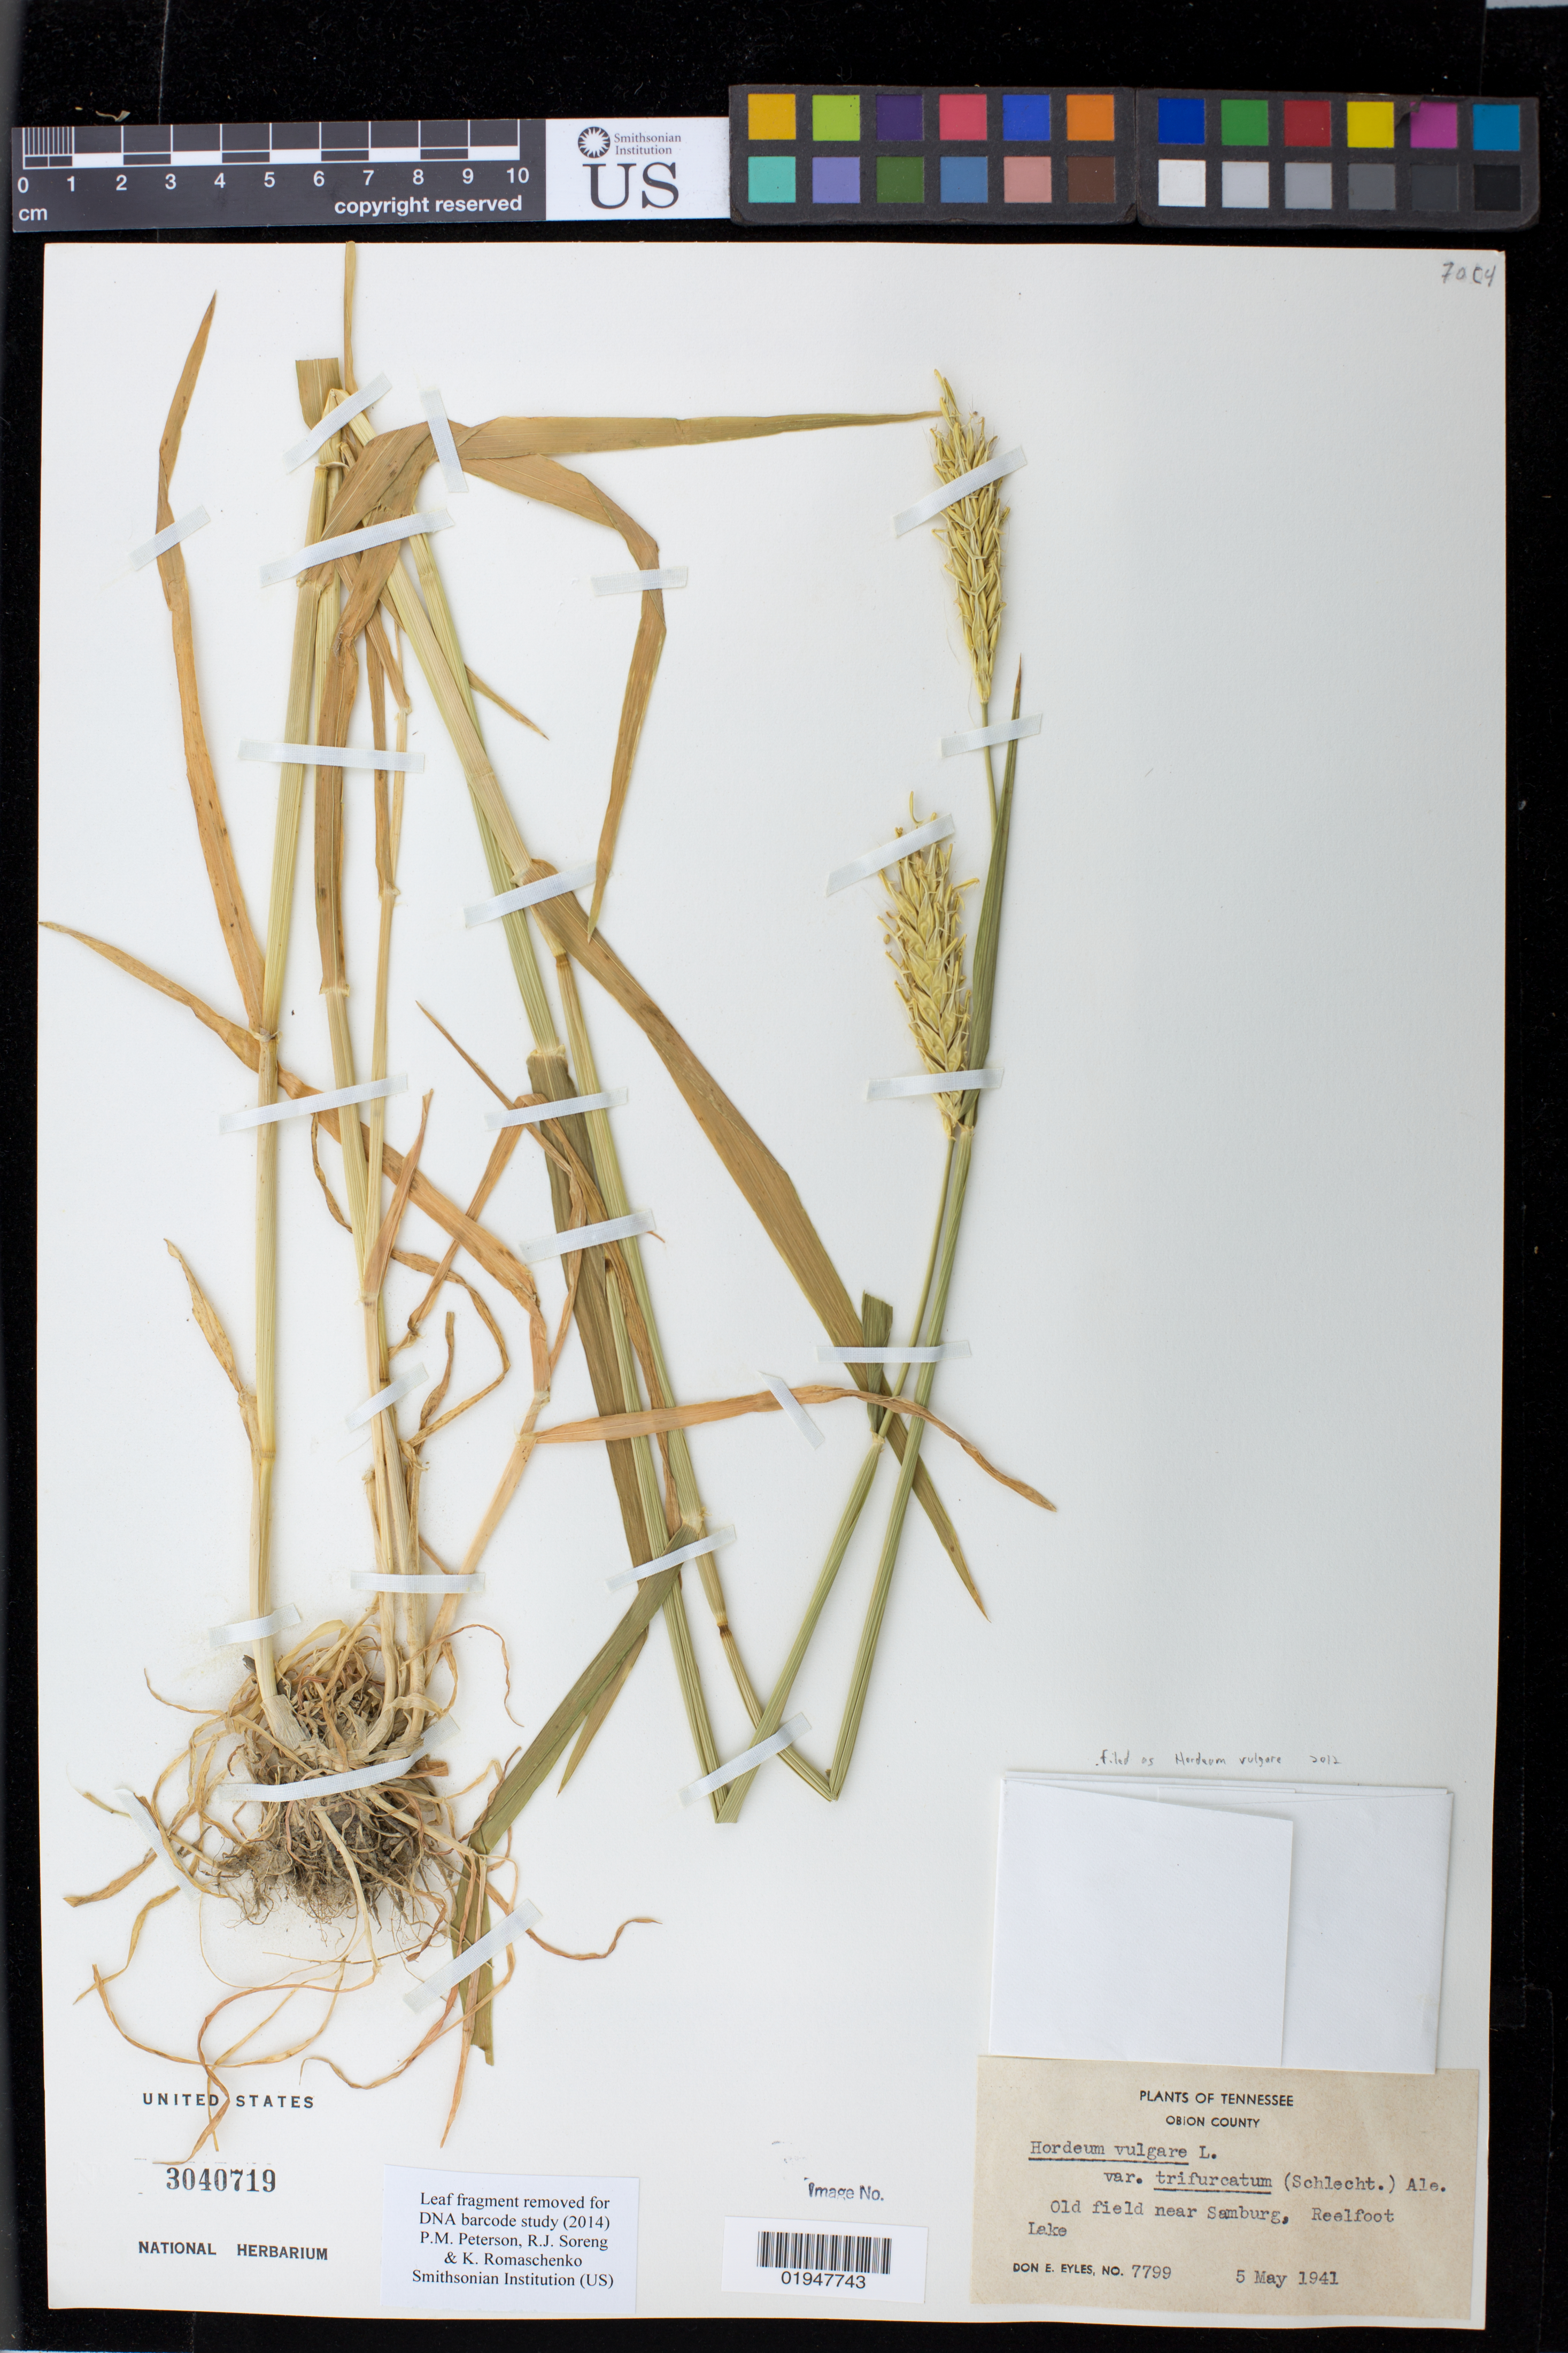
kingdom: Plantae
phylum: Tracheophyta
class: Liliopsida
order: Poales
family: Poaceae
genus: Hordeum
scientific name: Hordeum vulgare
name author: L.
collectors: D. Eyles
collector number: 7799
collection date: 1941-05-05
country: United States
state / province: Tennessee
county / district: Obion County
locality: near Samburg, Reelfoot Lake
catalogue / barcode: US 3040719